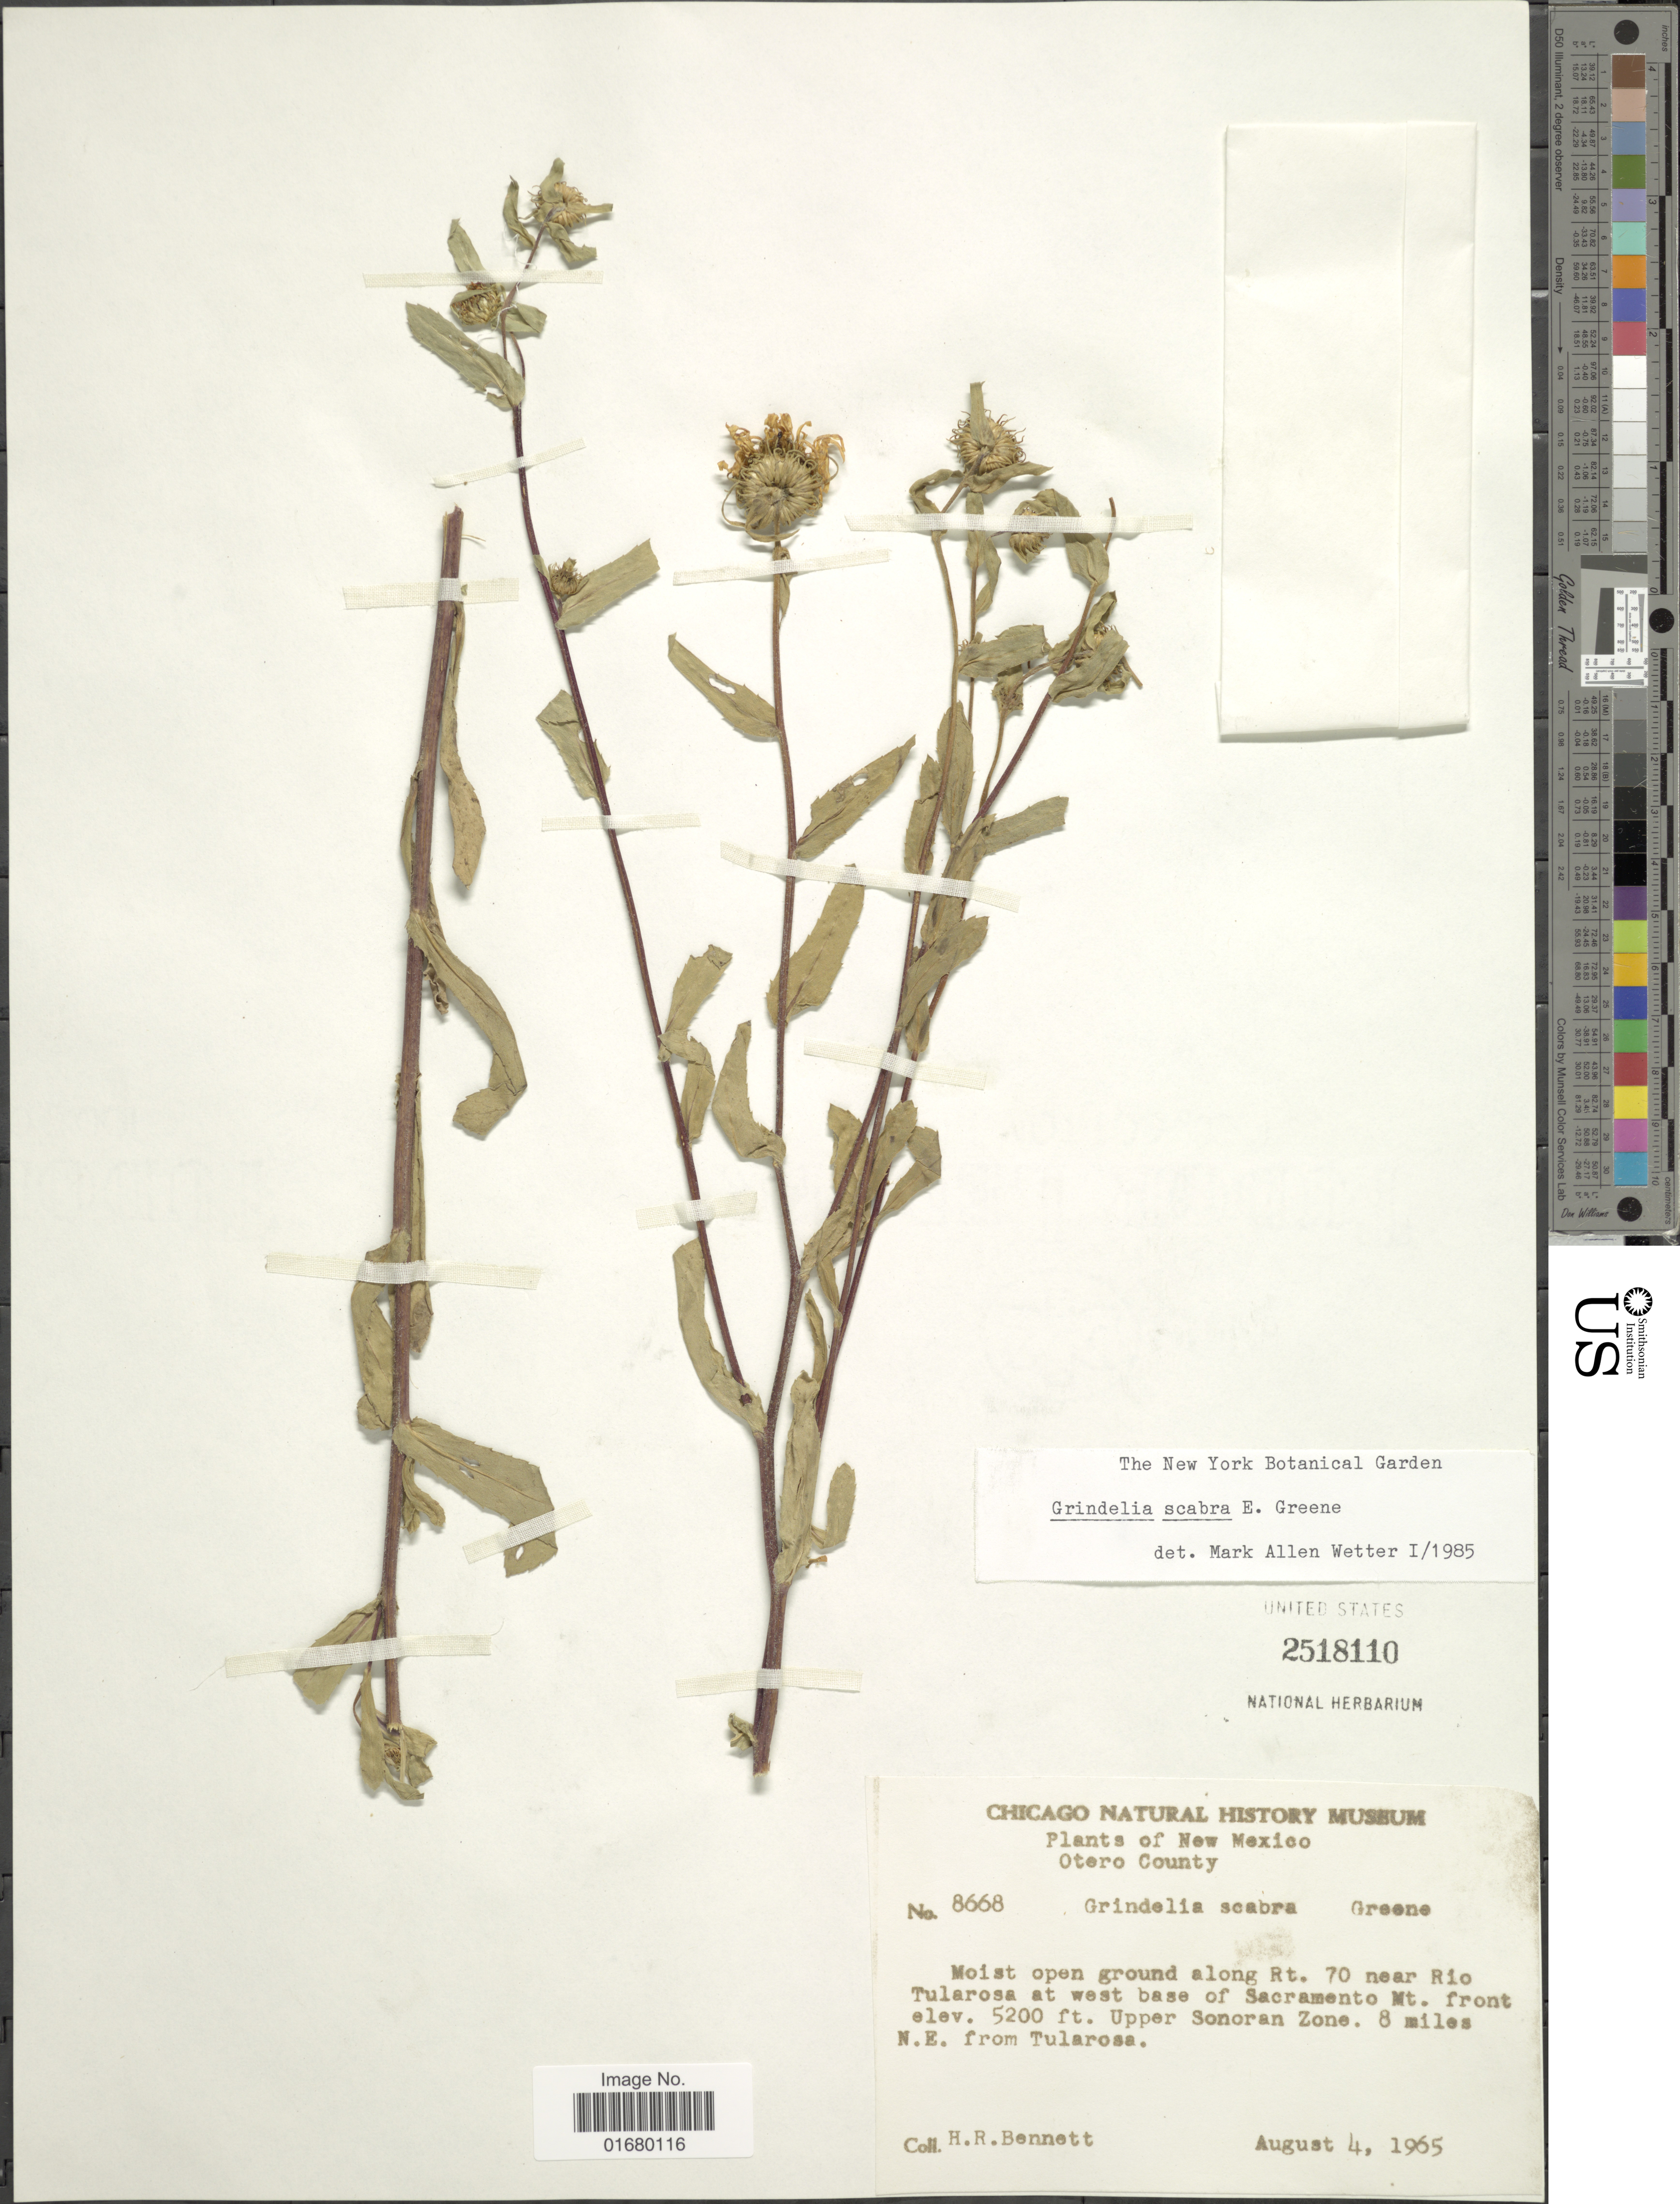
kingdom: Plantae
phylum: Tracheophyta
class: Magnoliopsida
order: Asterales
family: Asteraceae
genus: Grindelia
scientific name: Grindelia scabra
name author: Greene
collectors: H. R. Bennett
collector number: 8668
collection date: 1965-08-04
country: United States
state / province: New Mexico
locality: Otero County, along Rt. 70 near Rio Tularosa at west base of Sacramento Mt. front upper Sonoran Zone. 8 miles N.E. from Tularosa.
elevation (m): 1585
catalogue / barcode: US 2518110